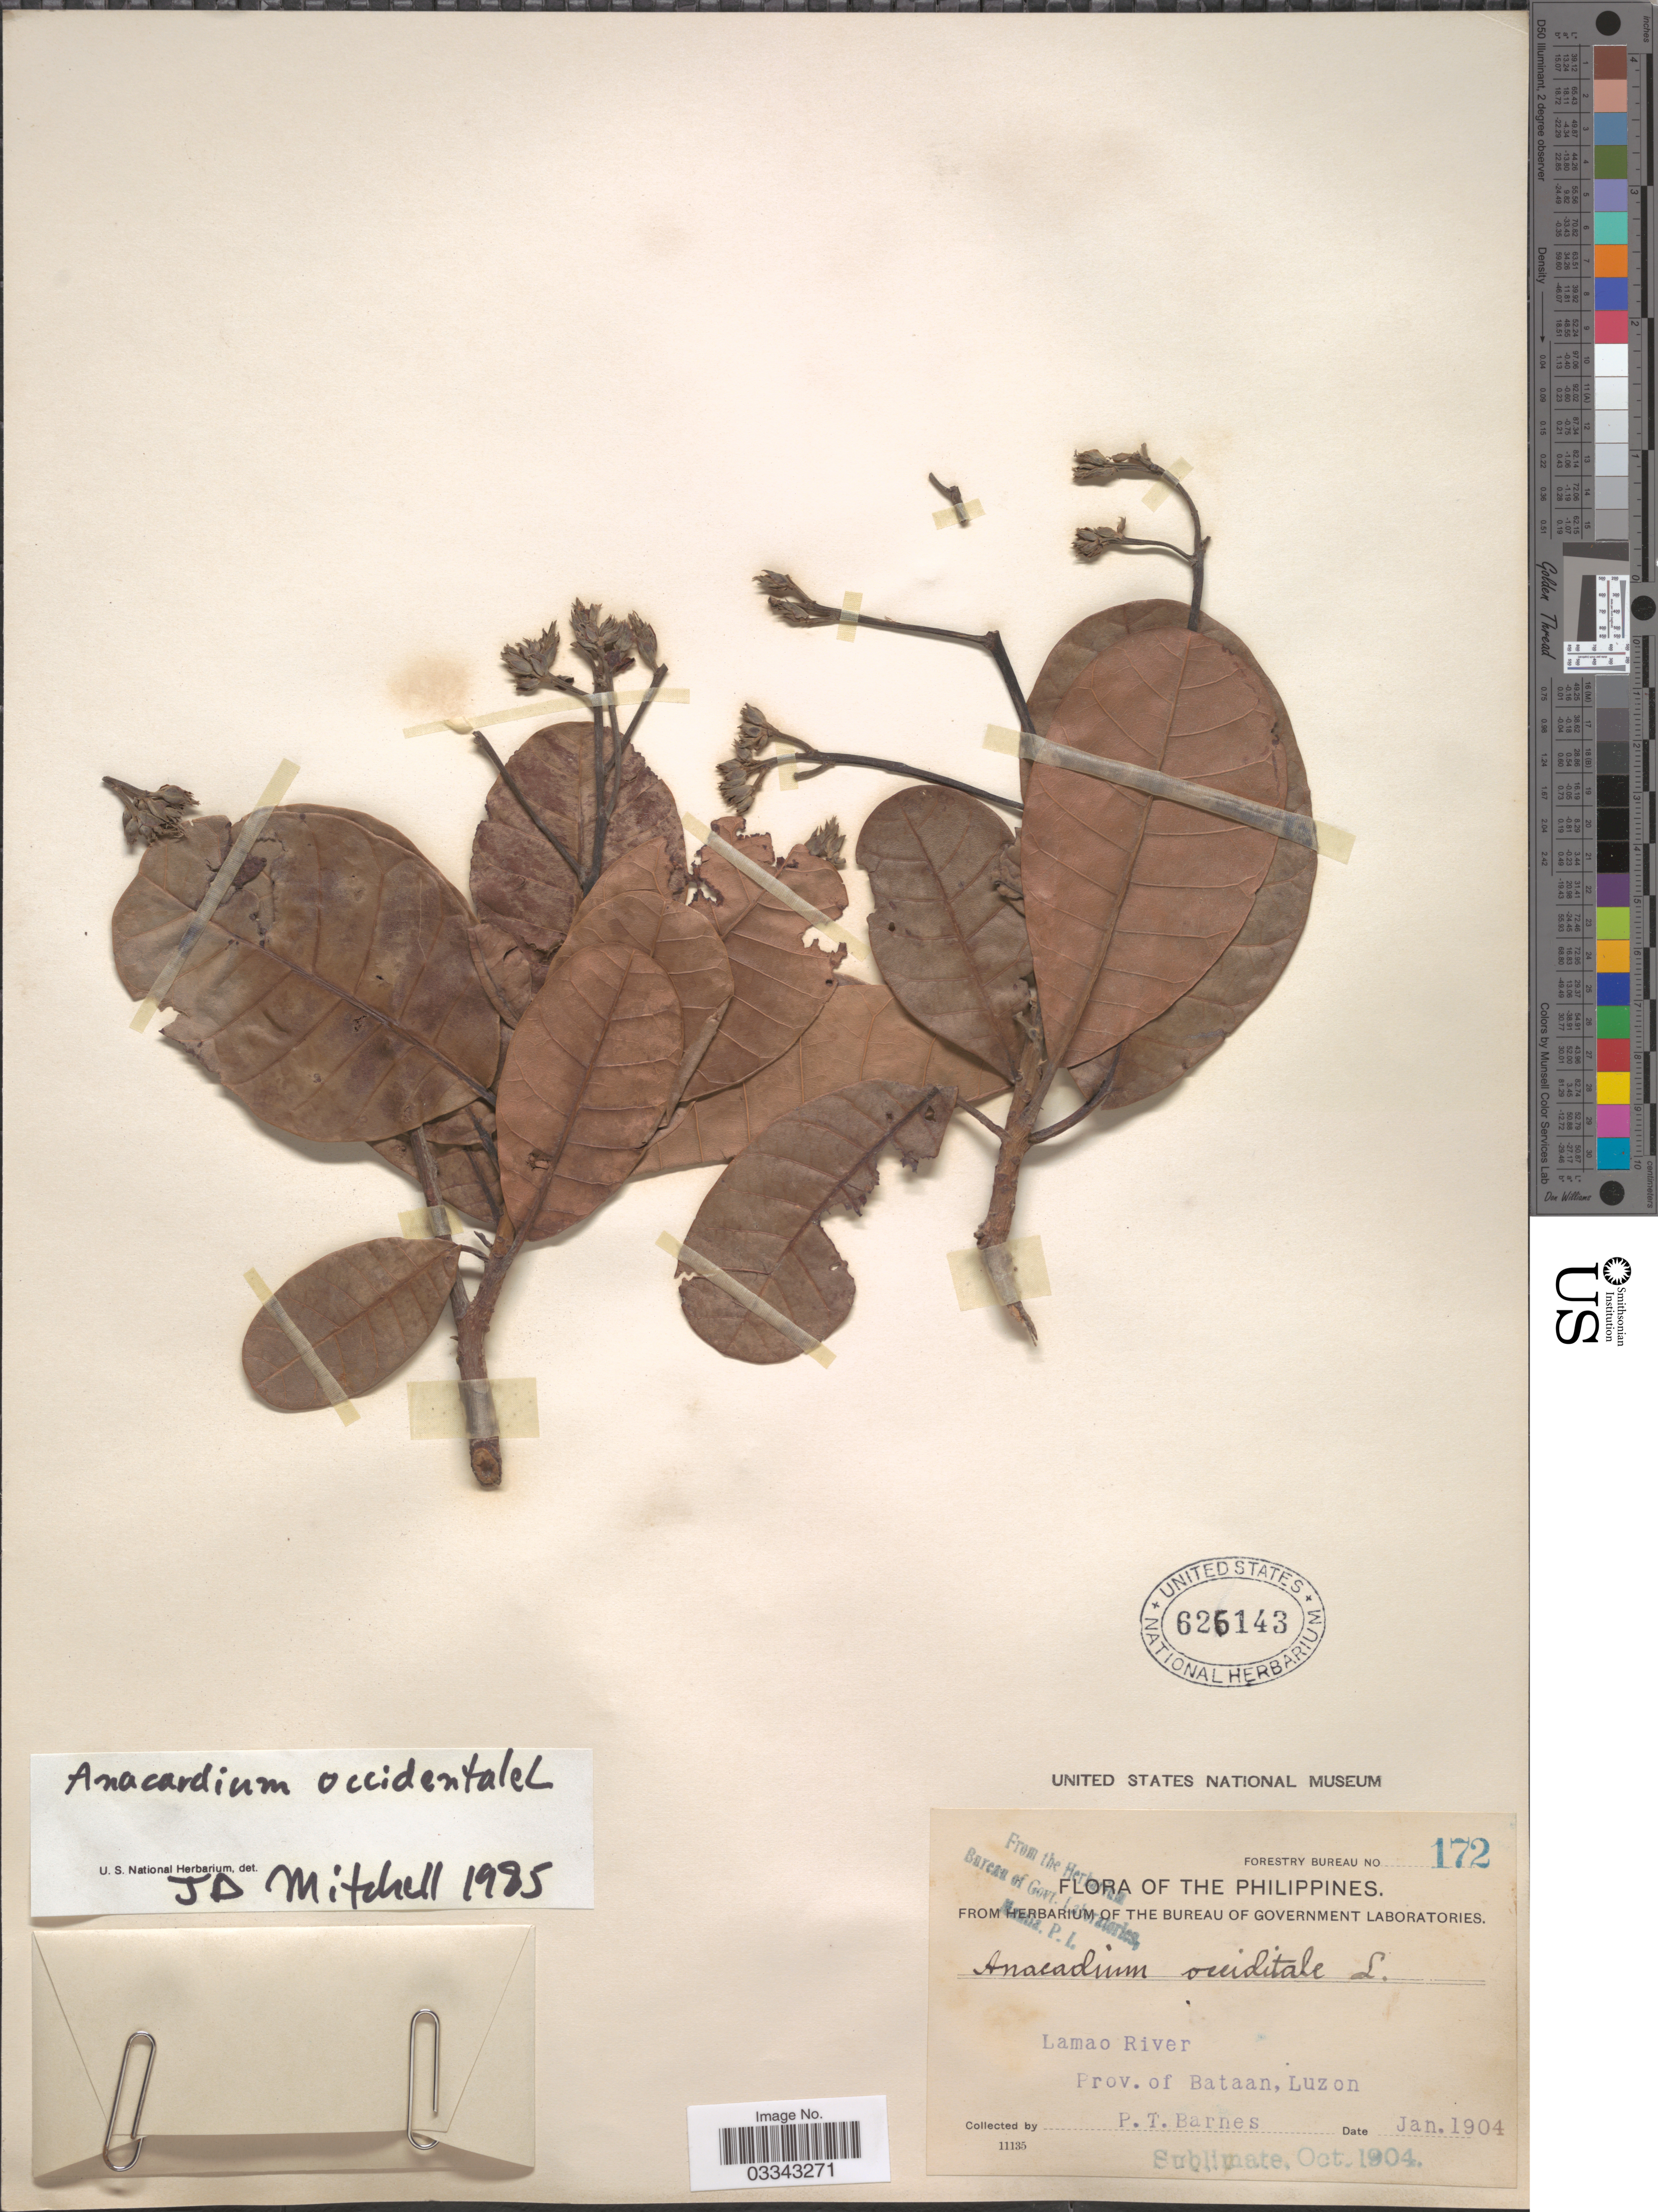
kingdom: Plantae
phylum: Tracheophyta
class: Magnoliopsida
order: Sapindales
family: Anacardiaceae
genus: Anacardium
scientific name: Anacardium occidentale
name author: L.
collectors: P. Barnes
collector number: Forestry Bureau 172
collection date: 1904-01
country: Philippines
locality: Lamao River, Prov. of Bataan, Luzon.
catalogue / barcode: US 626143